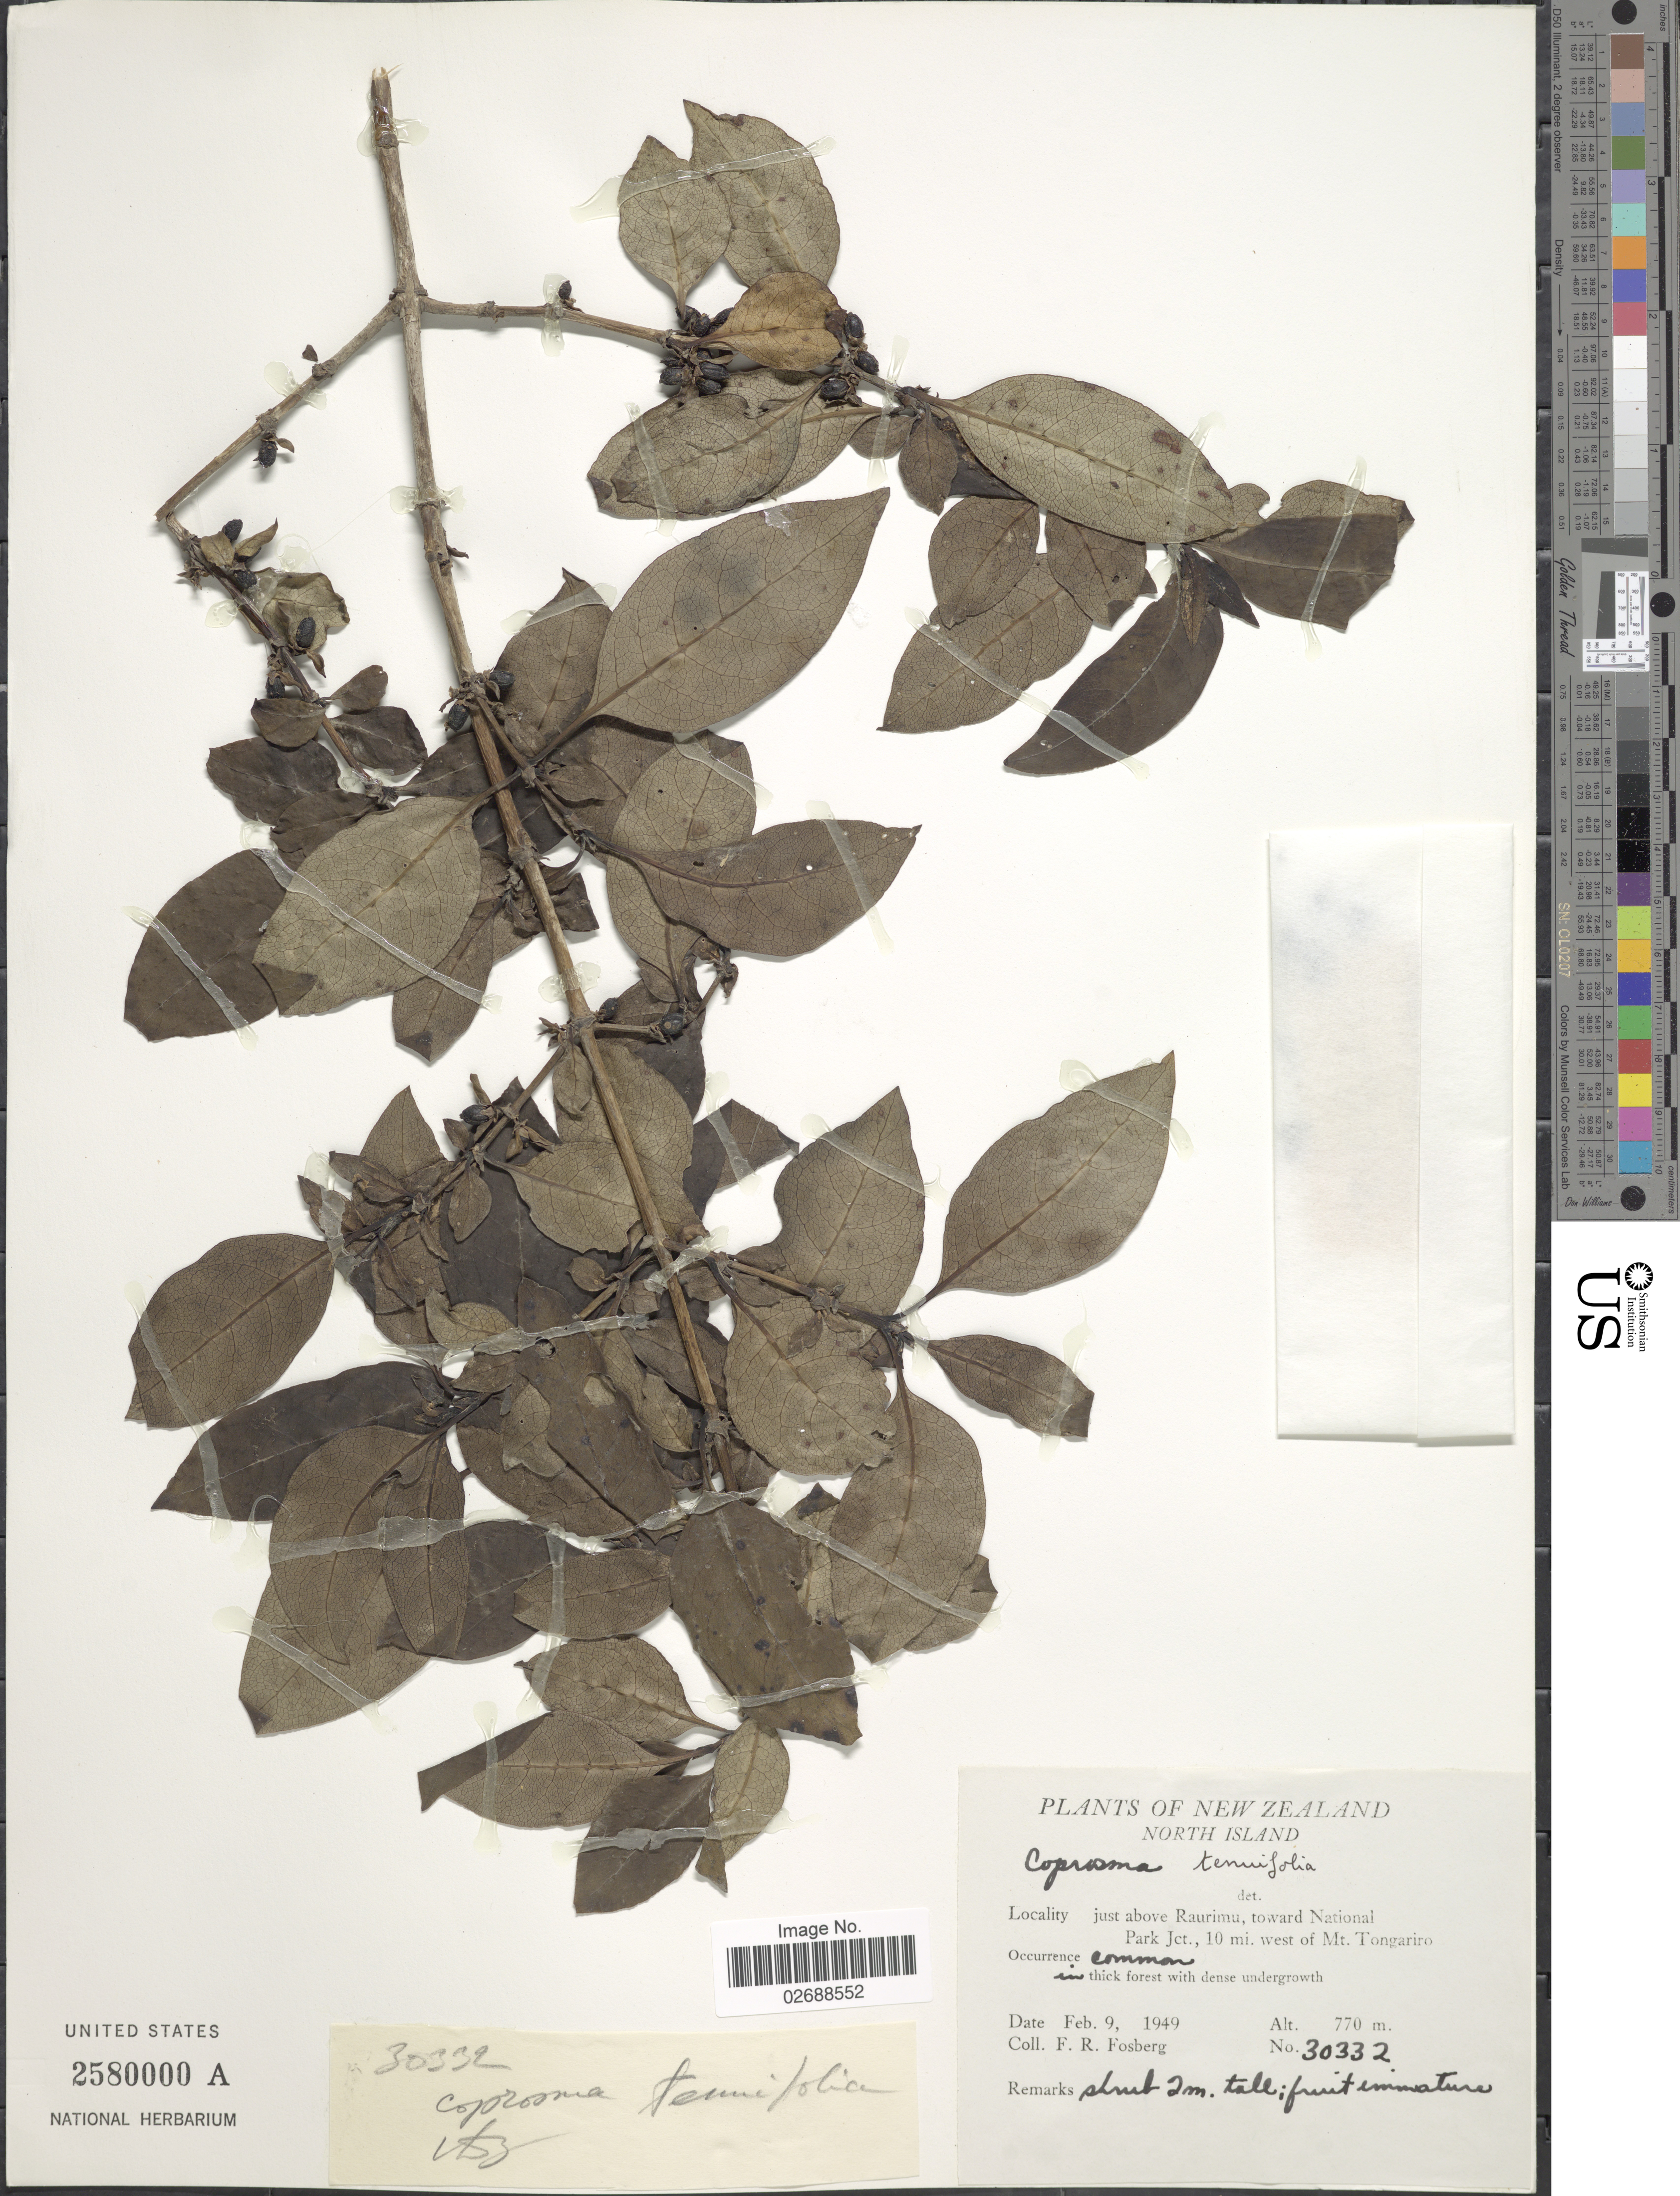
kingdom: Plantae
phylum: Tracheophyta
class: Magnoliopsida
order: Gentianales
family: Rubiaceae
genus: Coprosma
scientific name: Coprosma tenuifolia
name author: Cheeseman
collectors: F. R. Fosberg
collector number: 30332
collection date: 1949-02-09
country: New Zealand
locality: North Island, just above Raurimu, toward National Park Jct., 10 mi. west of Mt. Tongariro.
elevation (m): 770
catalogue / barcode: US 2580000A